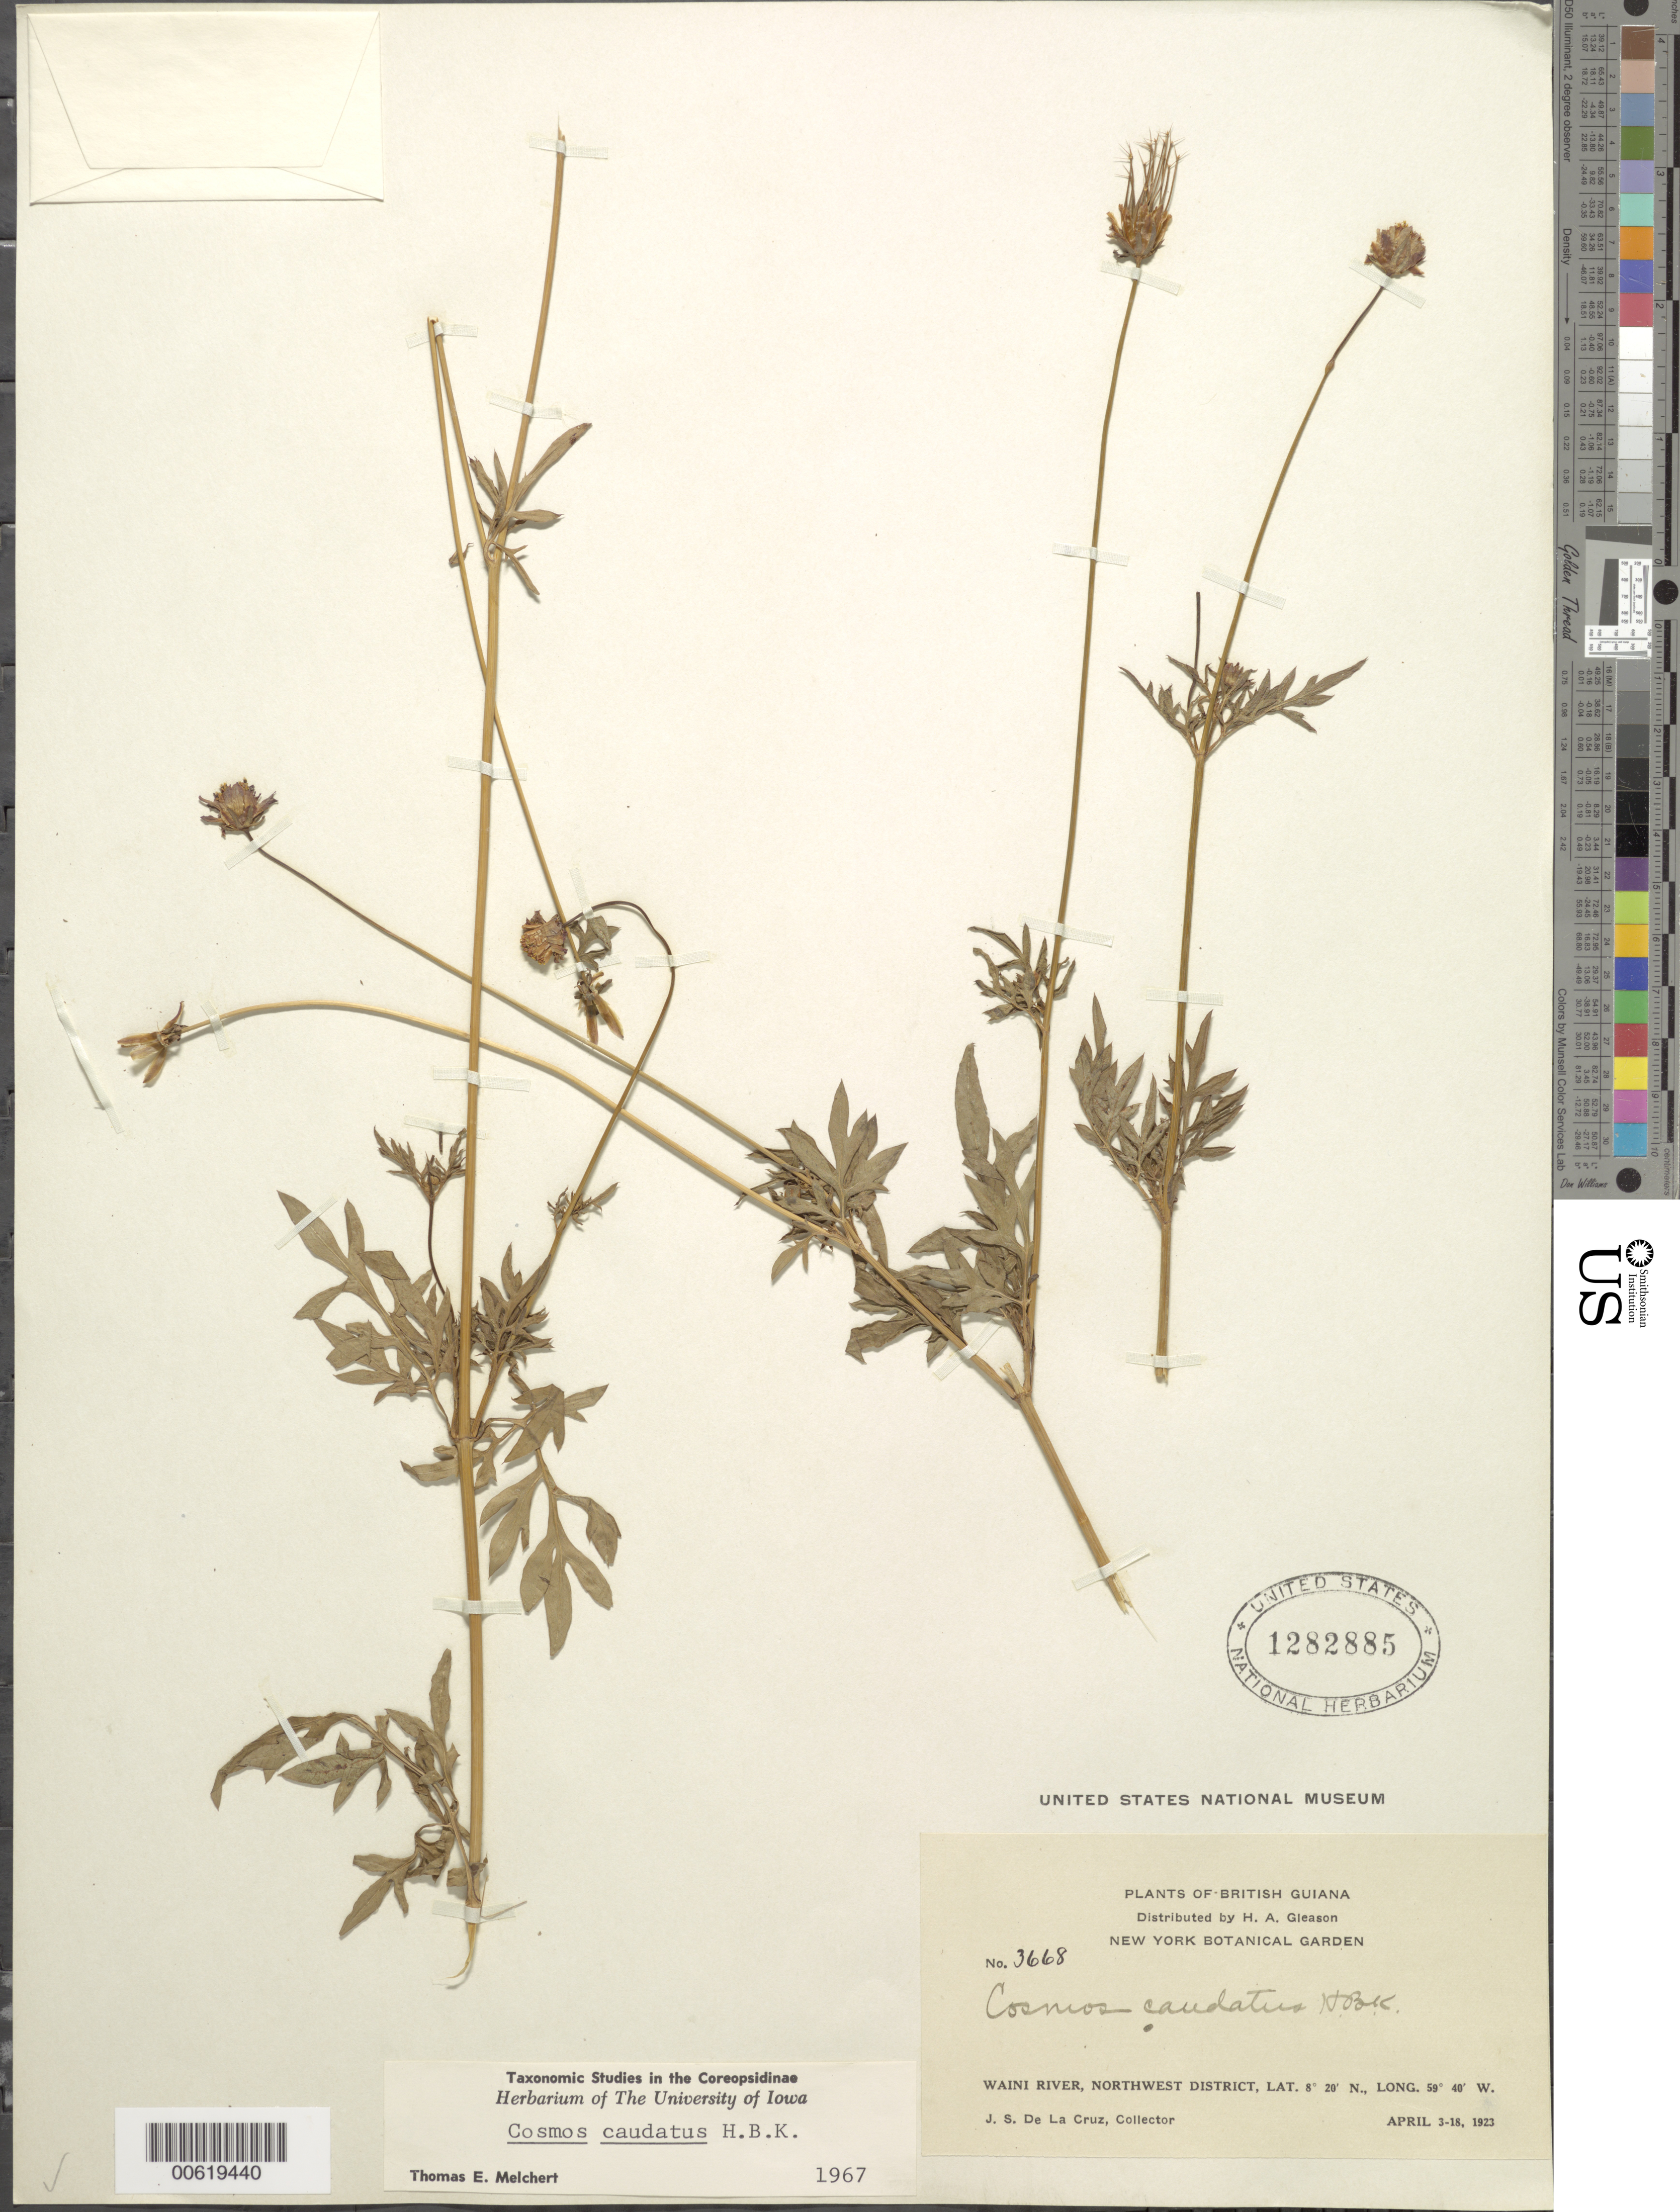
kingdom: Plantae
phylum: Tracheophyta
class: Magnoliopsida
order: Asterales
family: Asteraceae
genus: Cosmos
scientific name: Cosmos caudatus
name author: Kunth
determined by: Melchert, T. E.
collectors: J. S. de la Cruz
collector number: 3668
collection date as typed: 3-Apr-23 to 18-Apr-23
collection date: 1923-04-03/1923-04-18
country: Guyana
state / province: Barima-Waini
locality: Waini R., NW District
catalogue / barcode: US 1282885